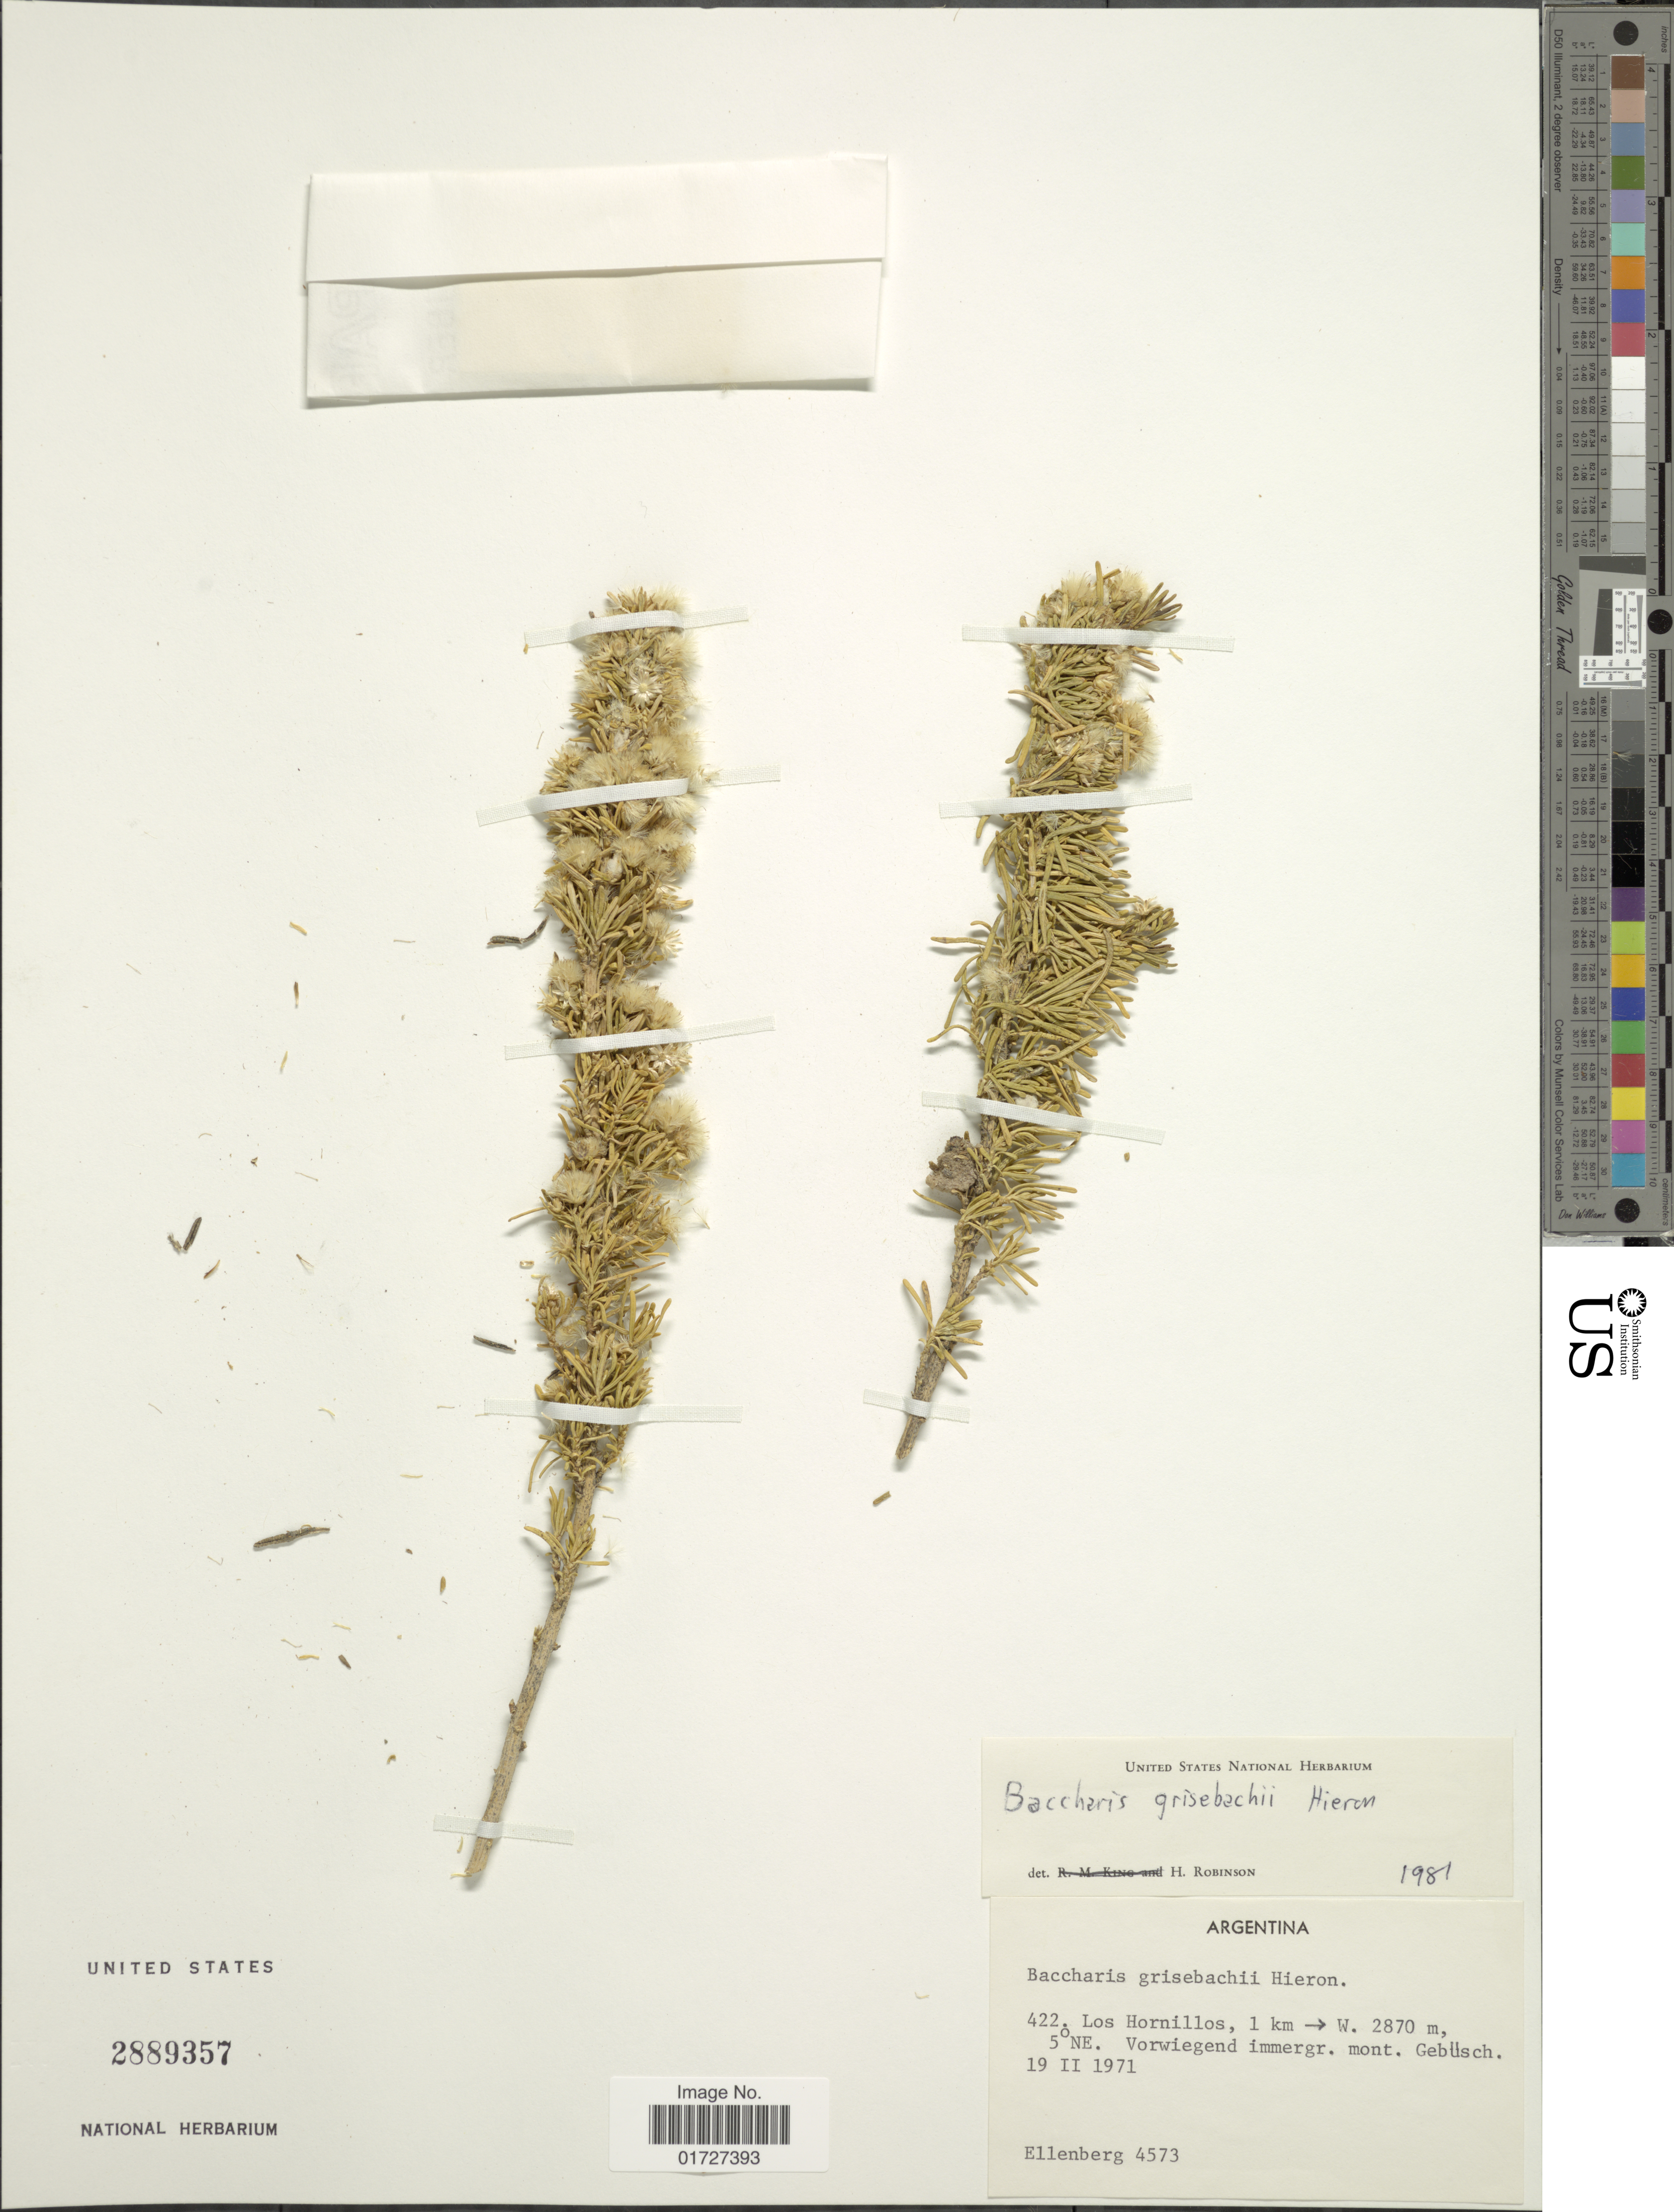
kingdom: Plantae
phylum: Tracheophyta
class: Magnoliopsida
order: Asterales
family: Asteraceae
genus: Baccharis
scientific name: Baccharis grisebachii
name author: Hieron.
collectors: H. Ellenberg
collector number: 4573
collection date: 1971-02-19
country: Argentina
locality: Los Hornillos, 1 km W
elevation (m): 2870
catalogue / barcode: US 2889357